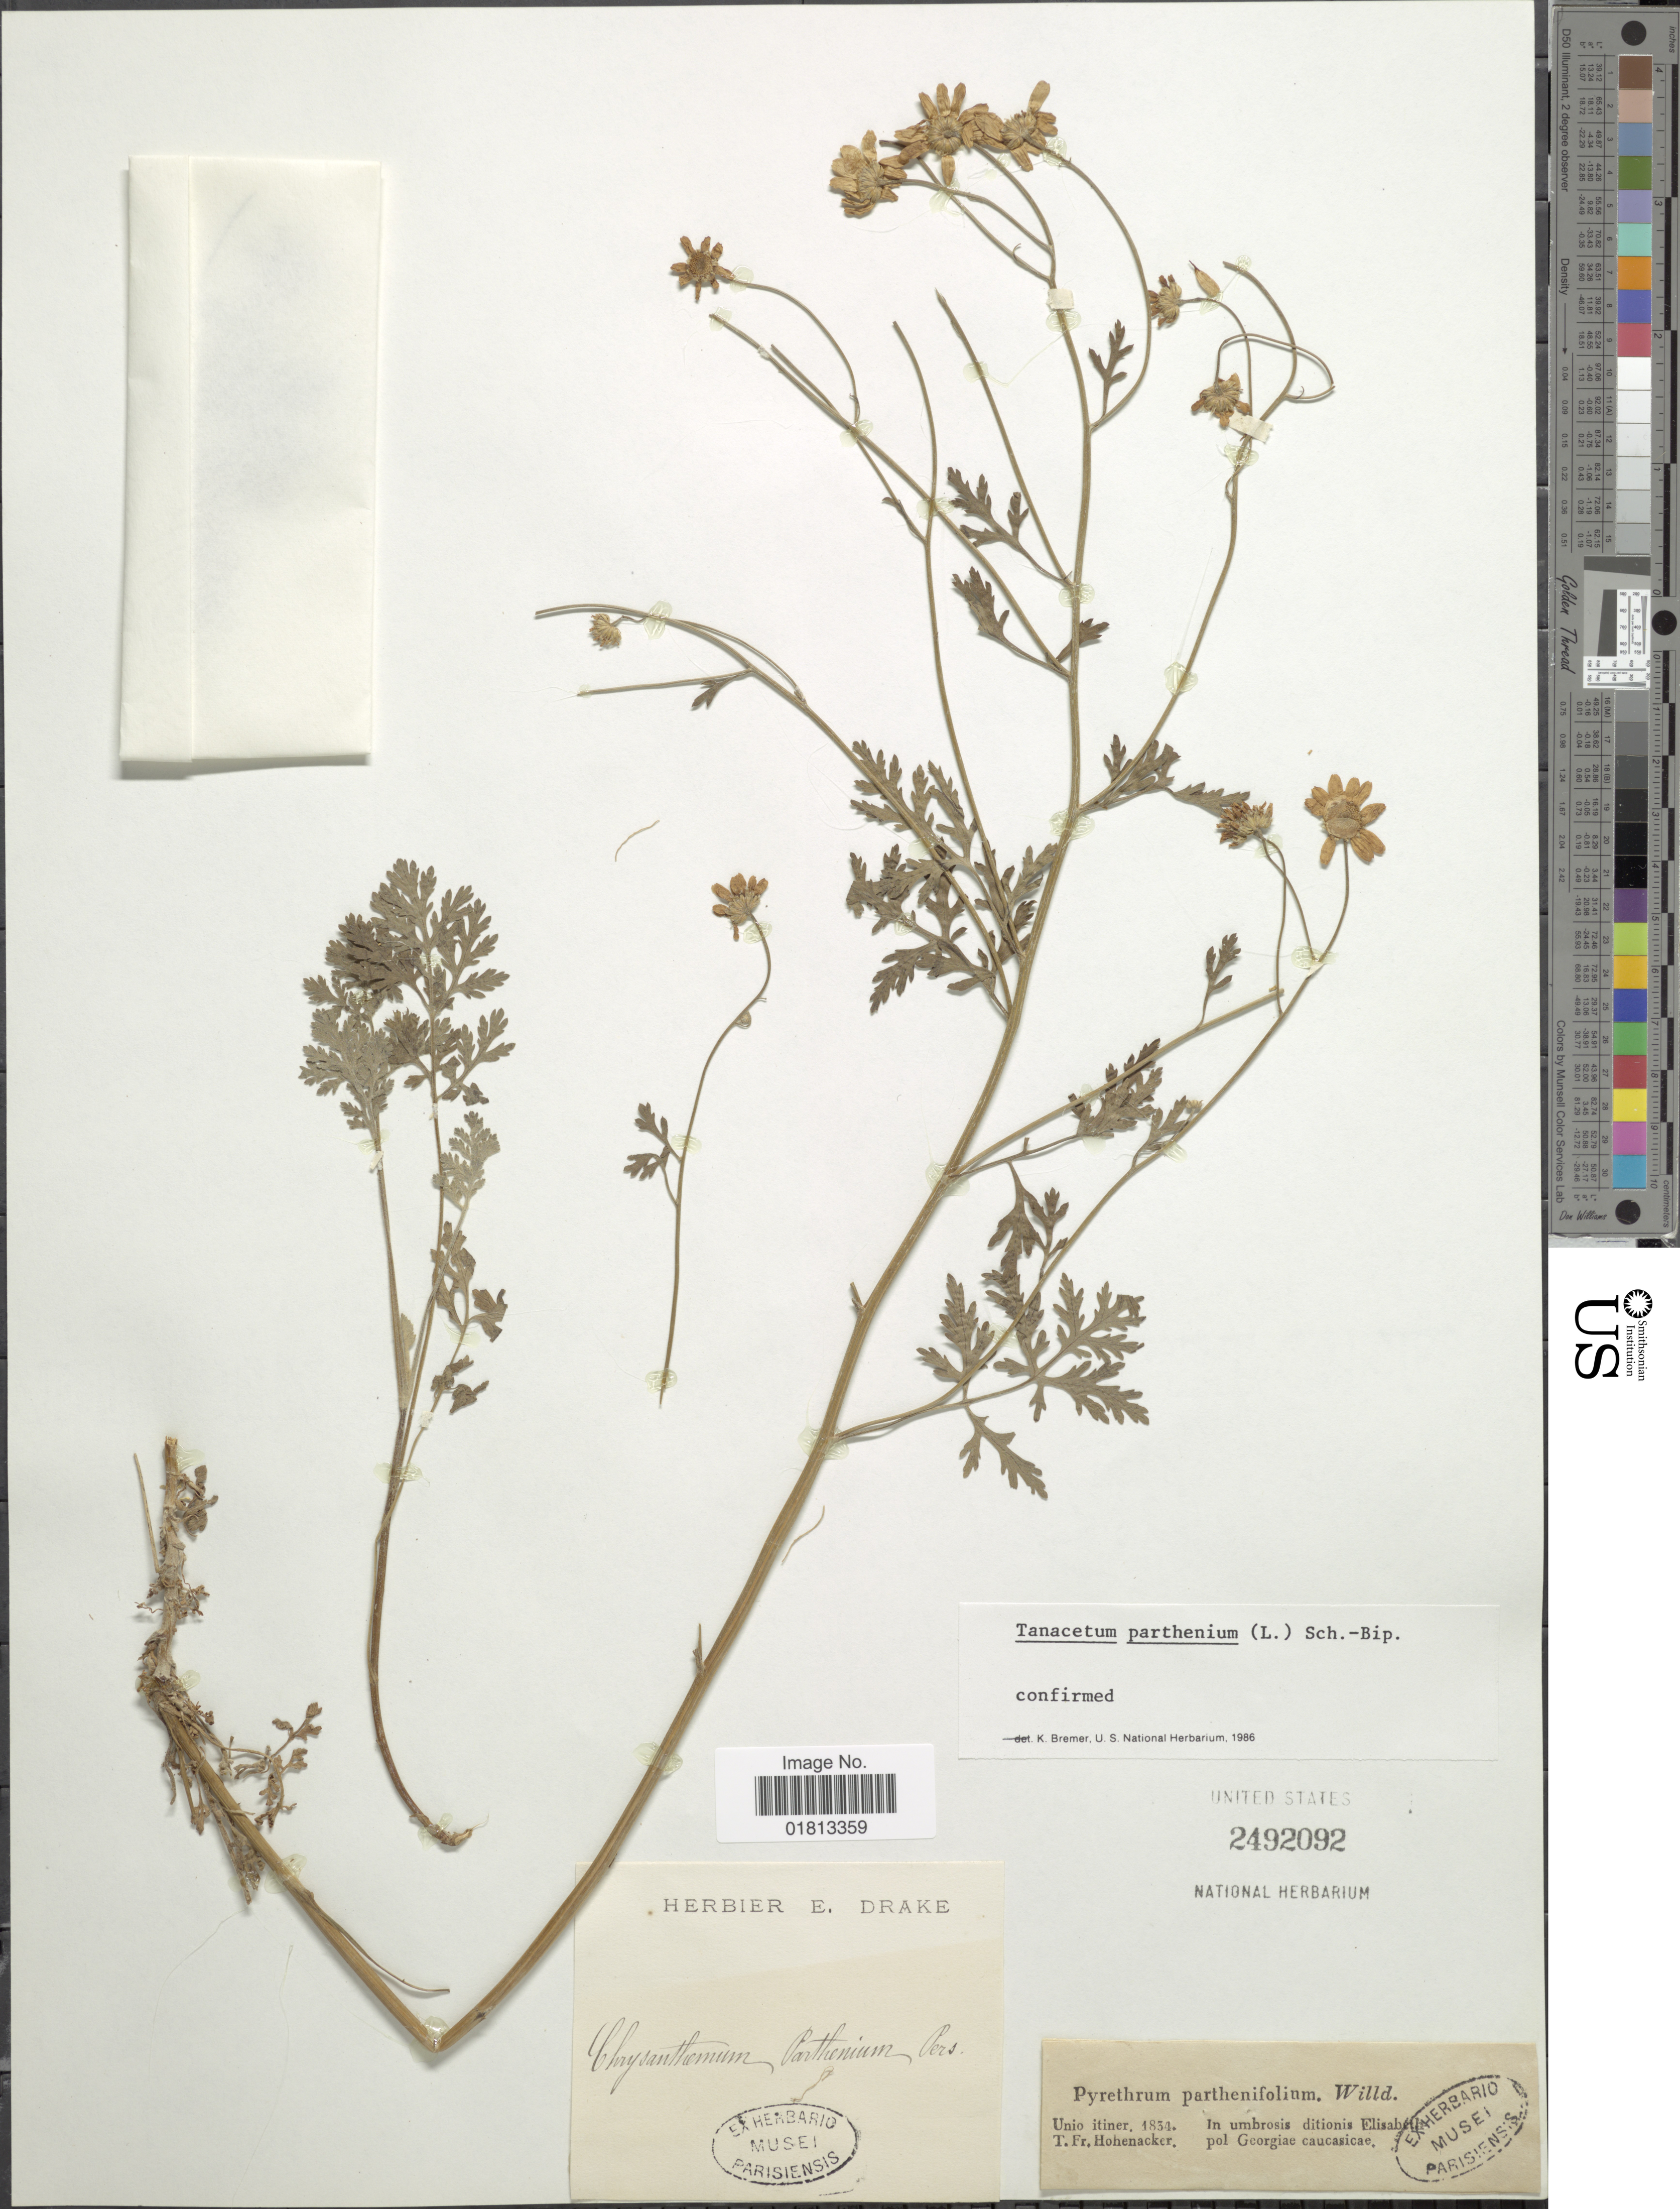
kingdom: Plantae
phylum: Tracheophyta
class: Magnoliopsida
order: Asterales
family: Asteraceae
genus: Tanacetum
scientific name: Tanacetum parthenium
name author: (L.) Sch. Bip.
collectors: R. F. Hohenacker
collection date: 1834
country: Georgia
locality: Unio itiner, In umbrosis ditionis Elisabeth pol Georgiae caucasicae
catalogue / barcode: US 2492092